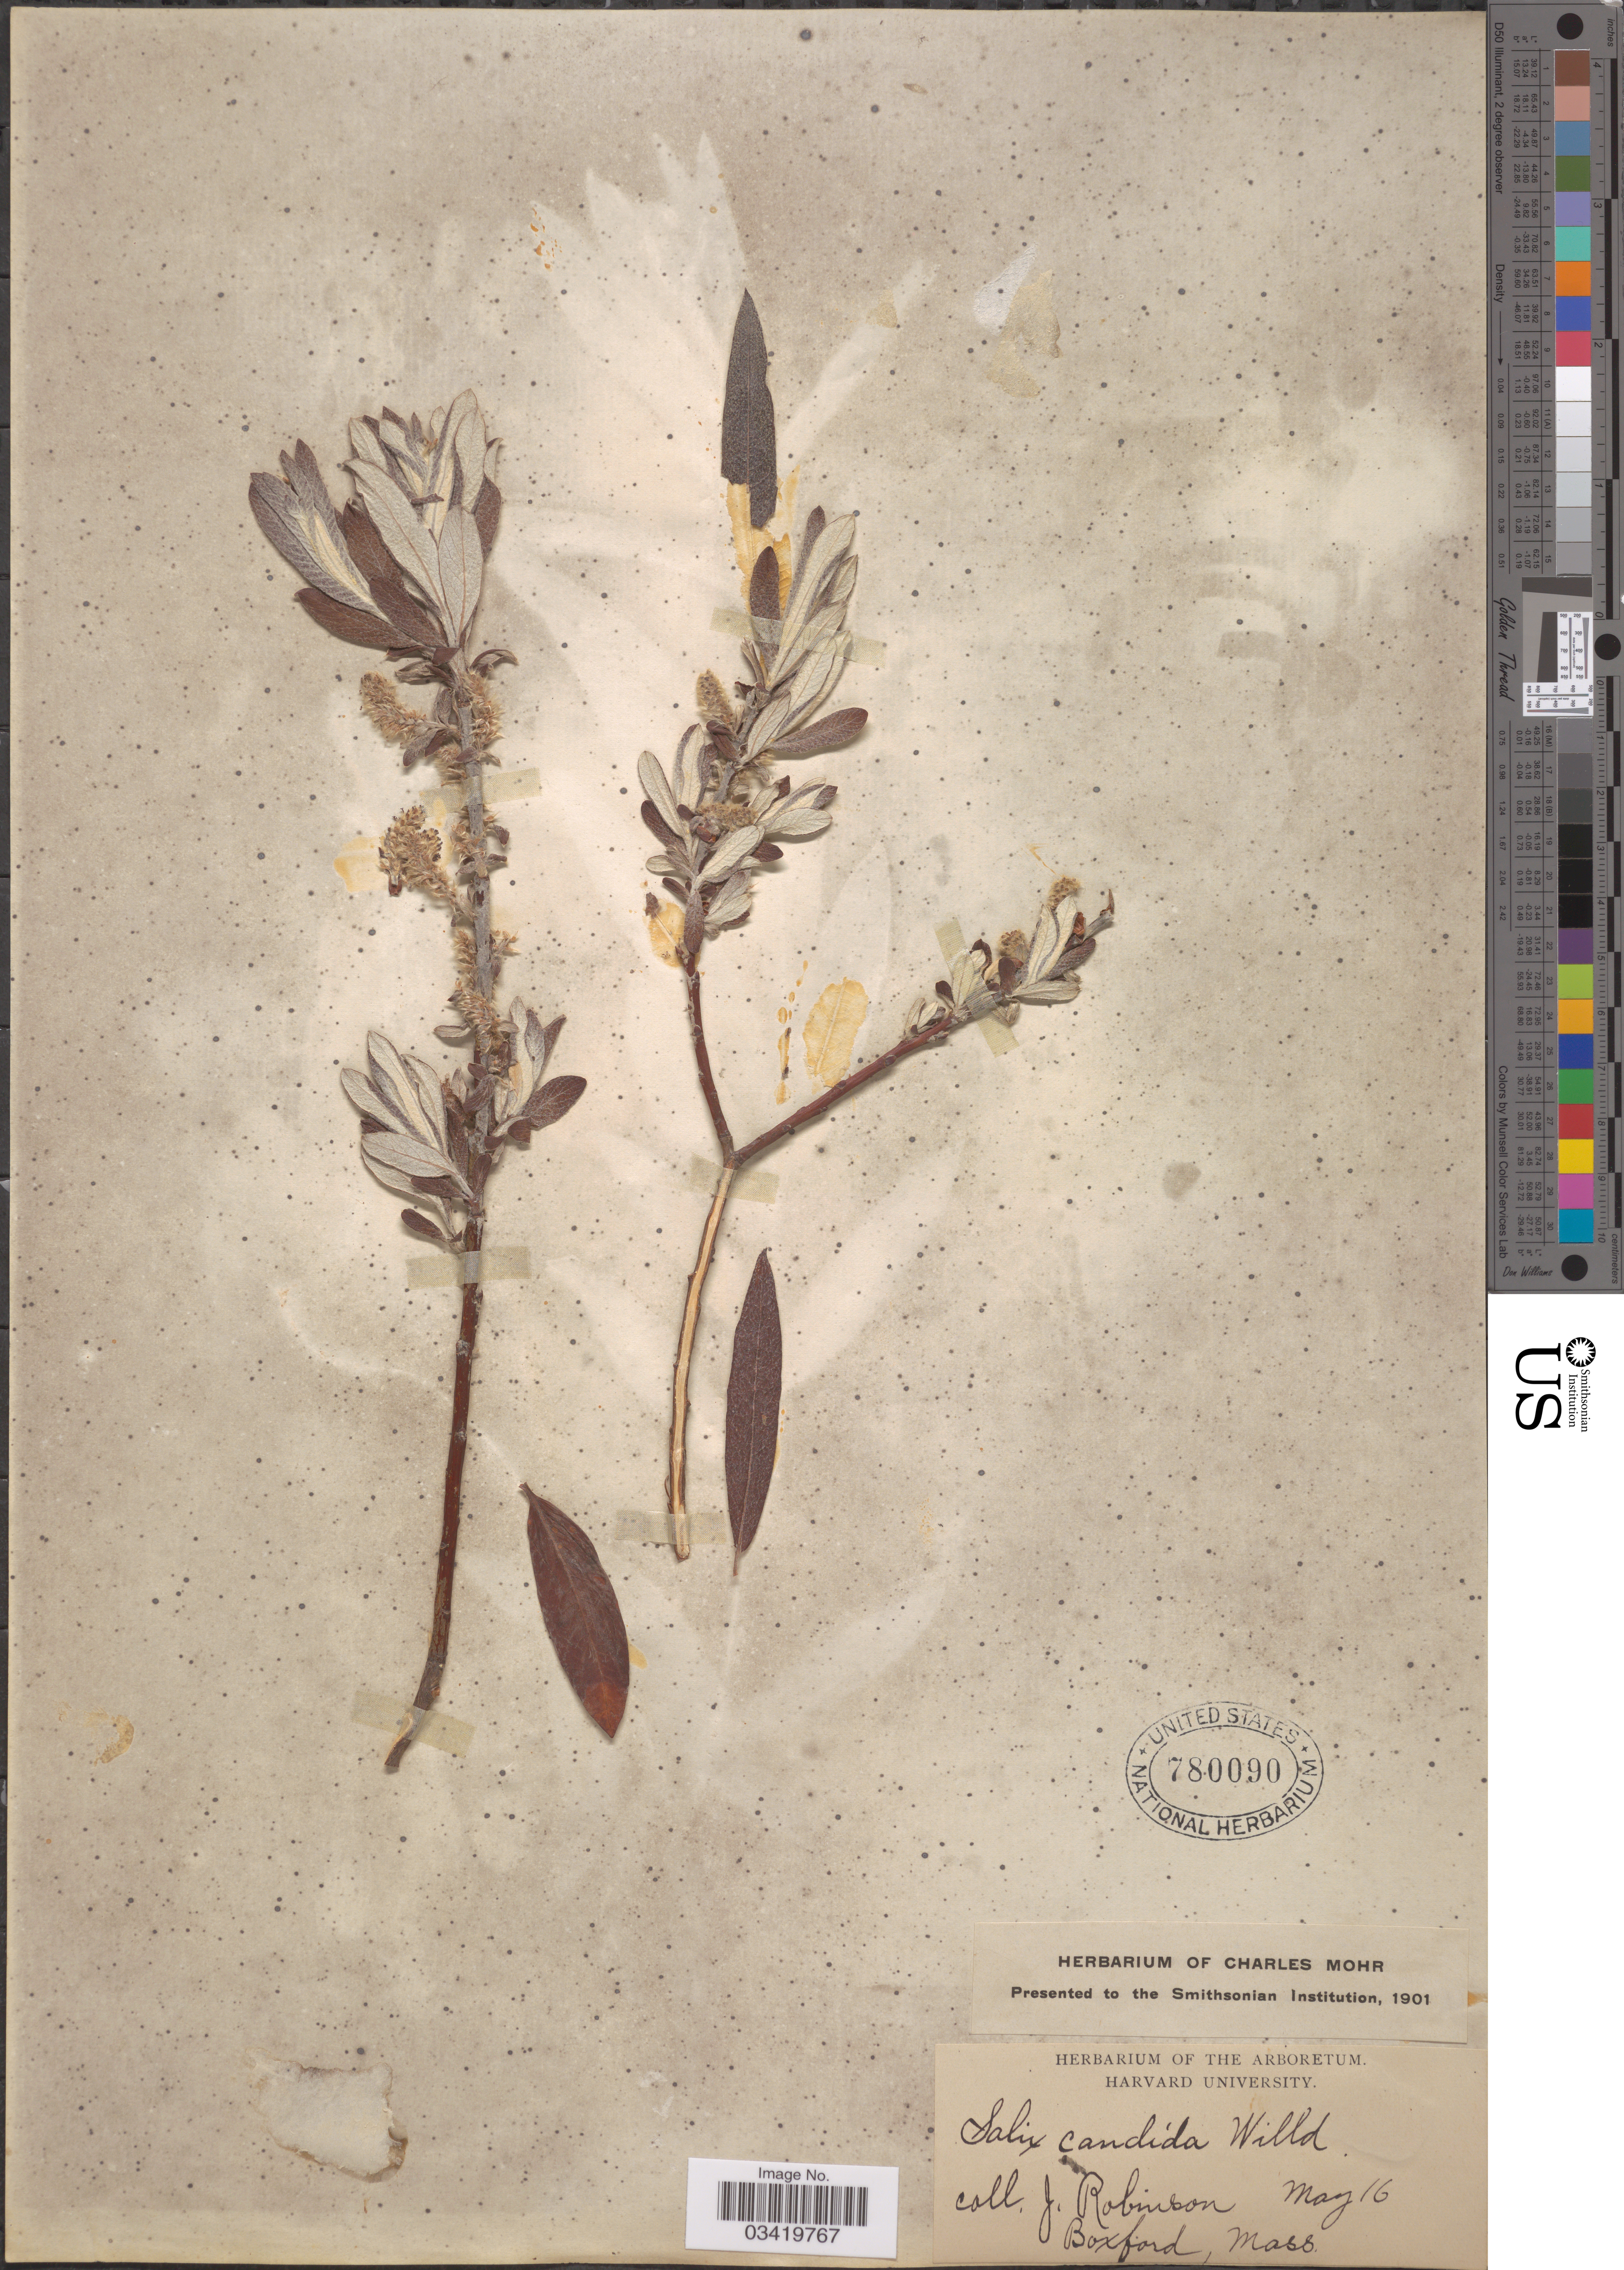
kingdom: Plantae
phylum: Tracheophyta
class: Magnoliopsida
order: Malpighiales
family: Salicaceae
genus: Salix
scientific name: Salix candida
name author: Flüggé ex Willd.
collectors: J. Robinson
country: United States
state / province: Massachusetts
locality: Boxford.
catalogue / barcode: US 780090